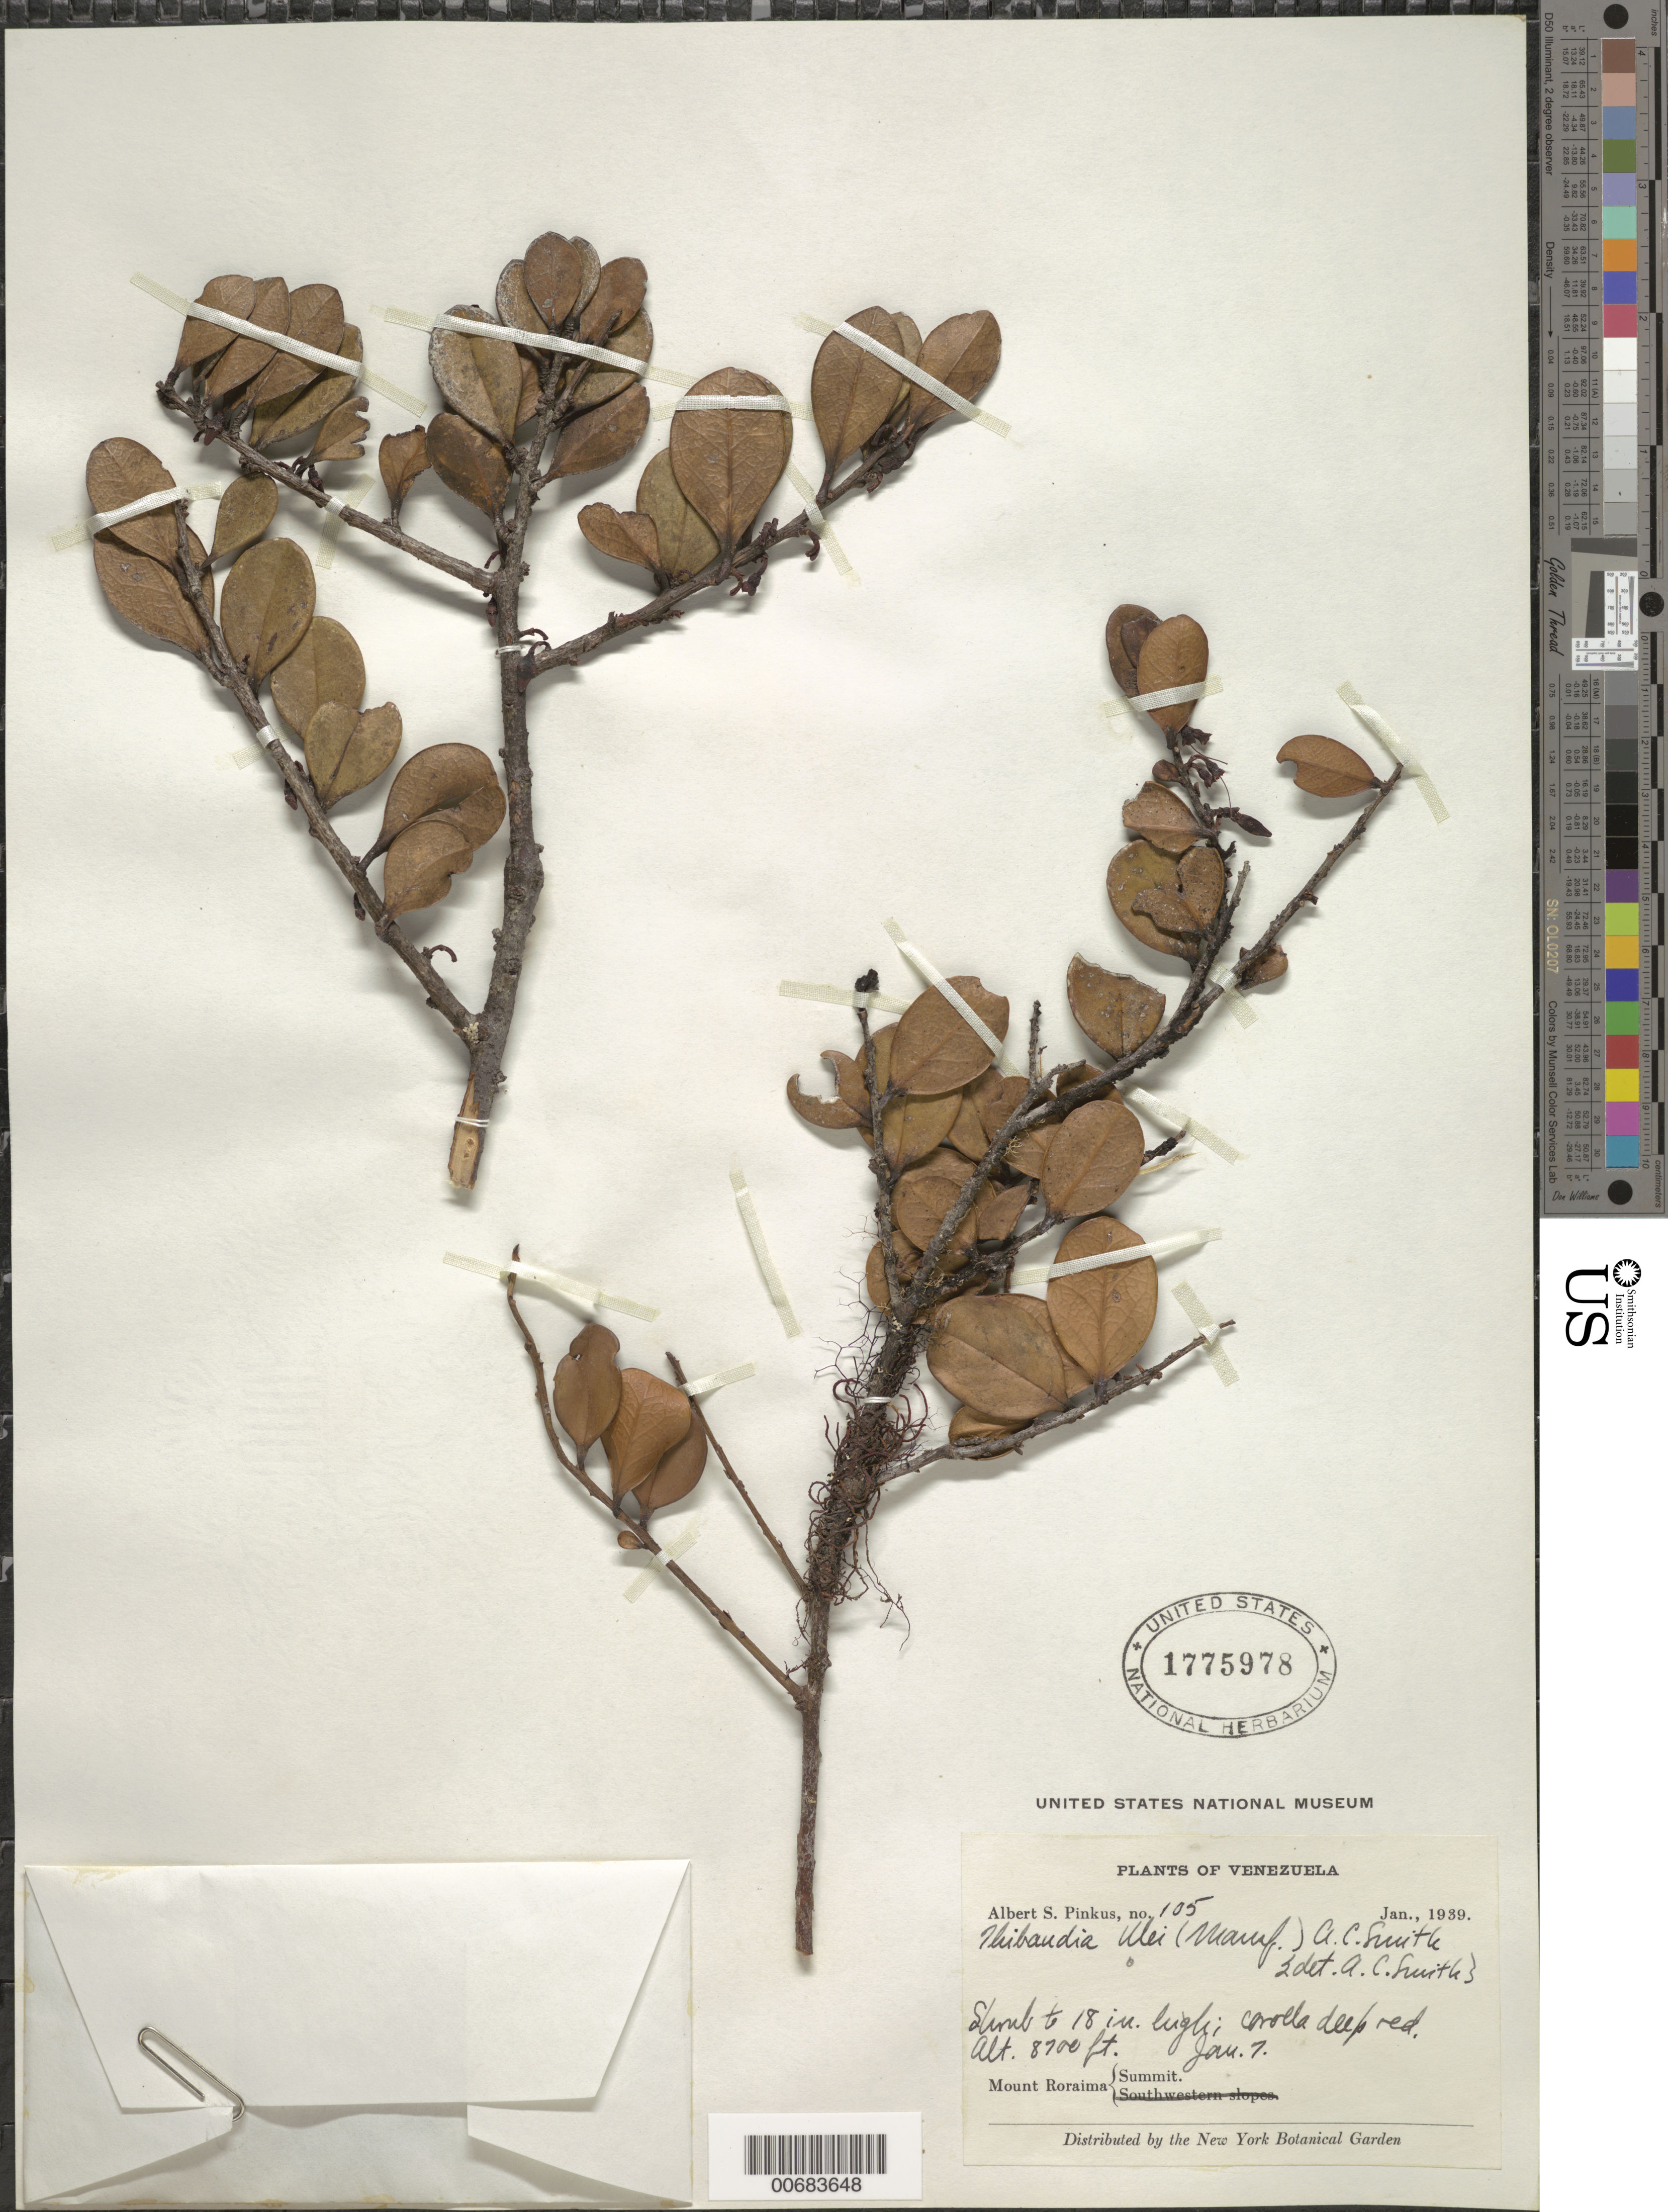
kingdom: Plantae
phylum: Tracheophyta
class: Magnoliopsida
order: Ericales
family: Ericaceae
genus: Thibaudia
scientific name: Thibaudia ulei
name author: A.C. Sm.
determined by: Smith, A. C.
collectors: A. Pinkus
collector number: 105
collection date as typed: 7-Jan-39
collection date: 1939-01-07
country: Venezuela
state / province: Bolívar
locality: Mt. Roraima, summit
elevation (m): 2652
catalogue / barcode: US 1775978